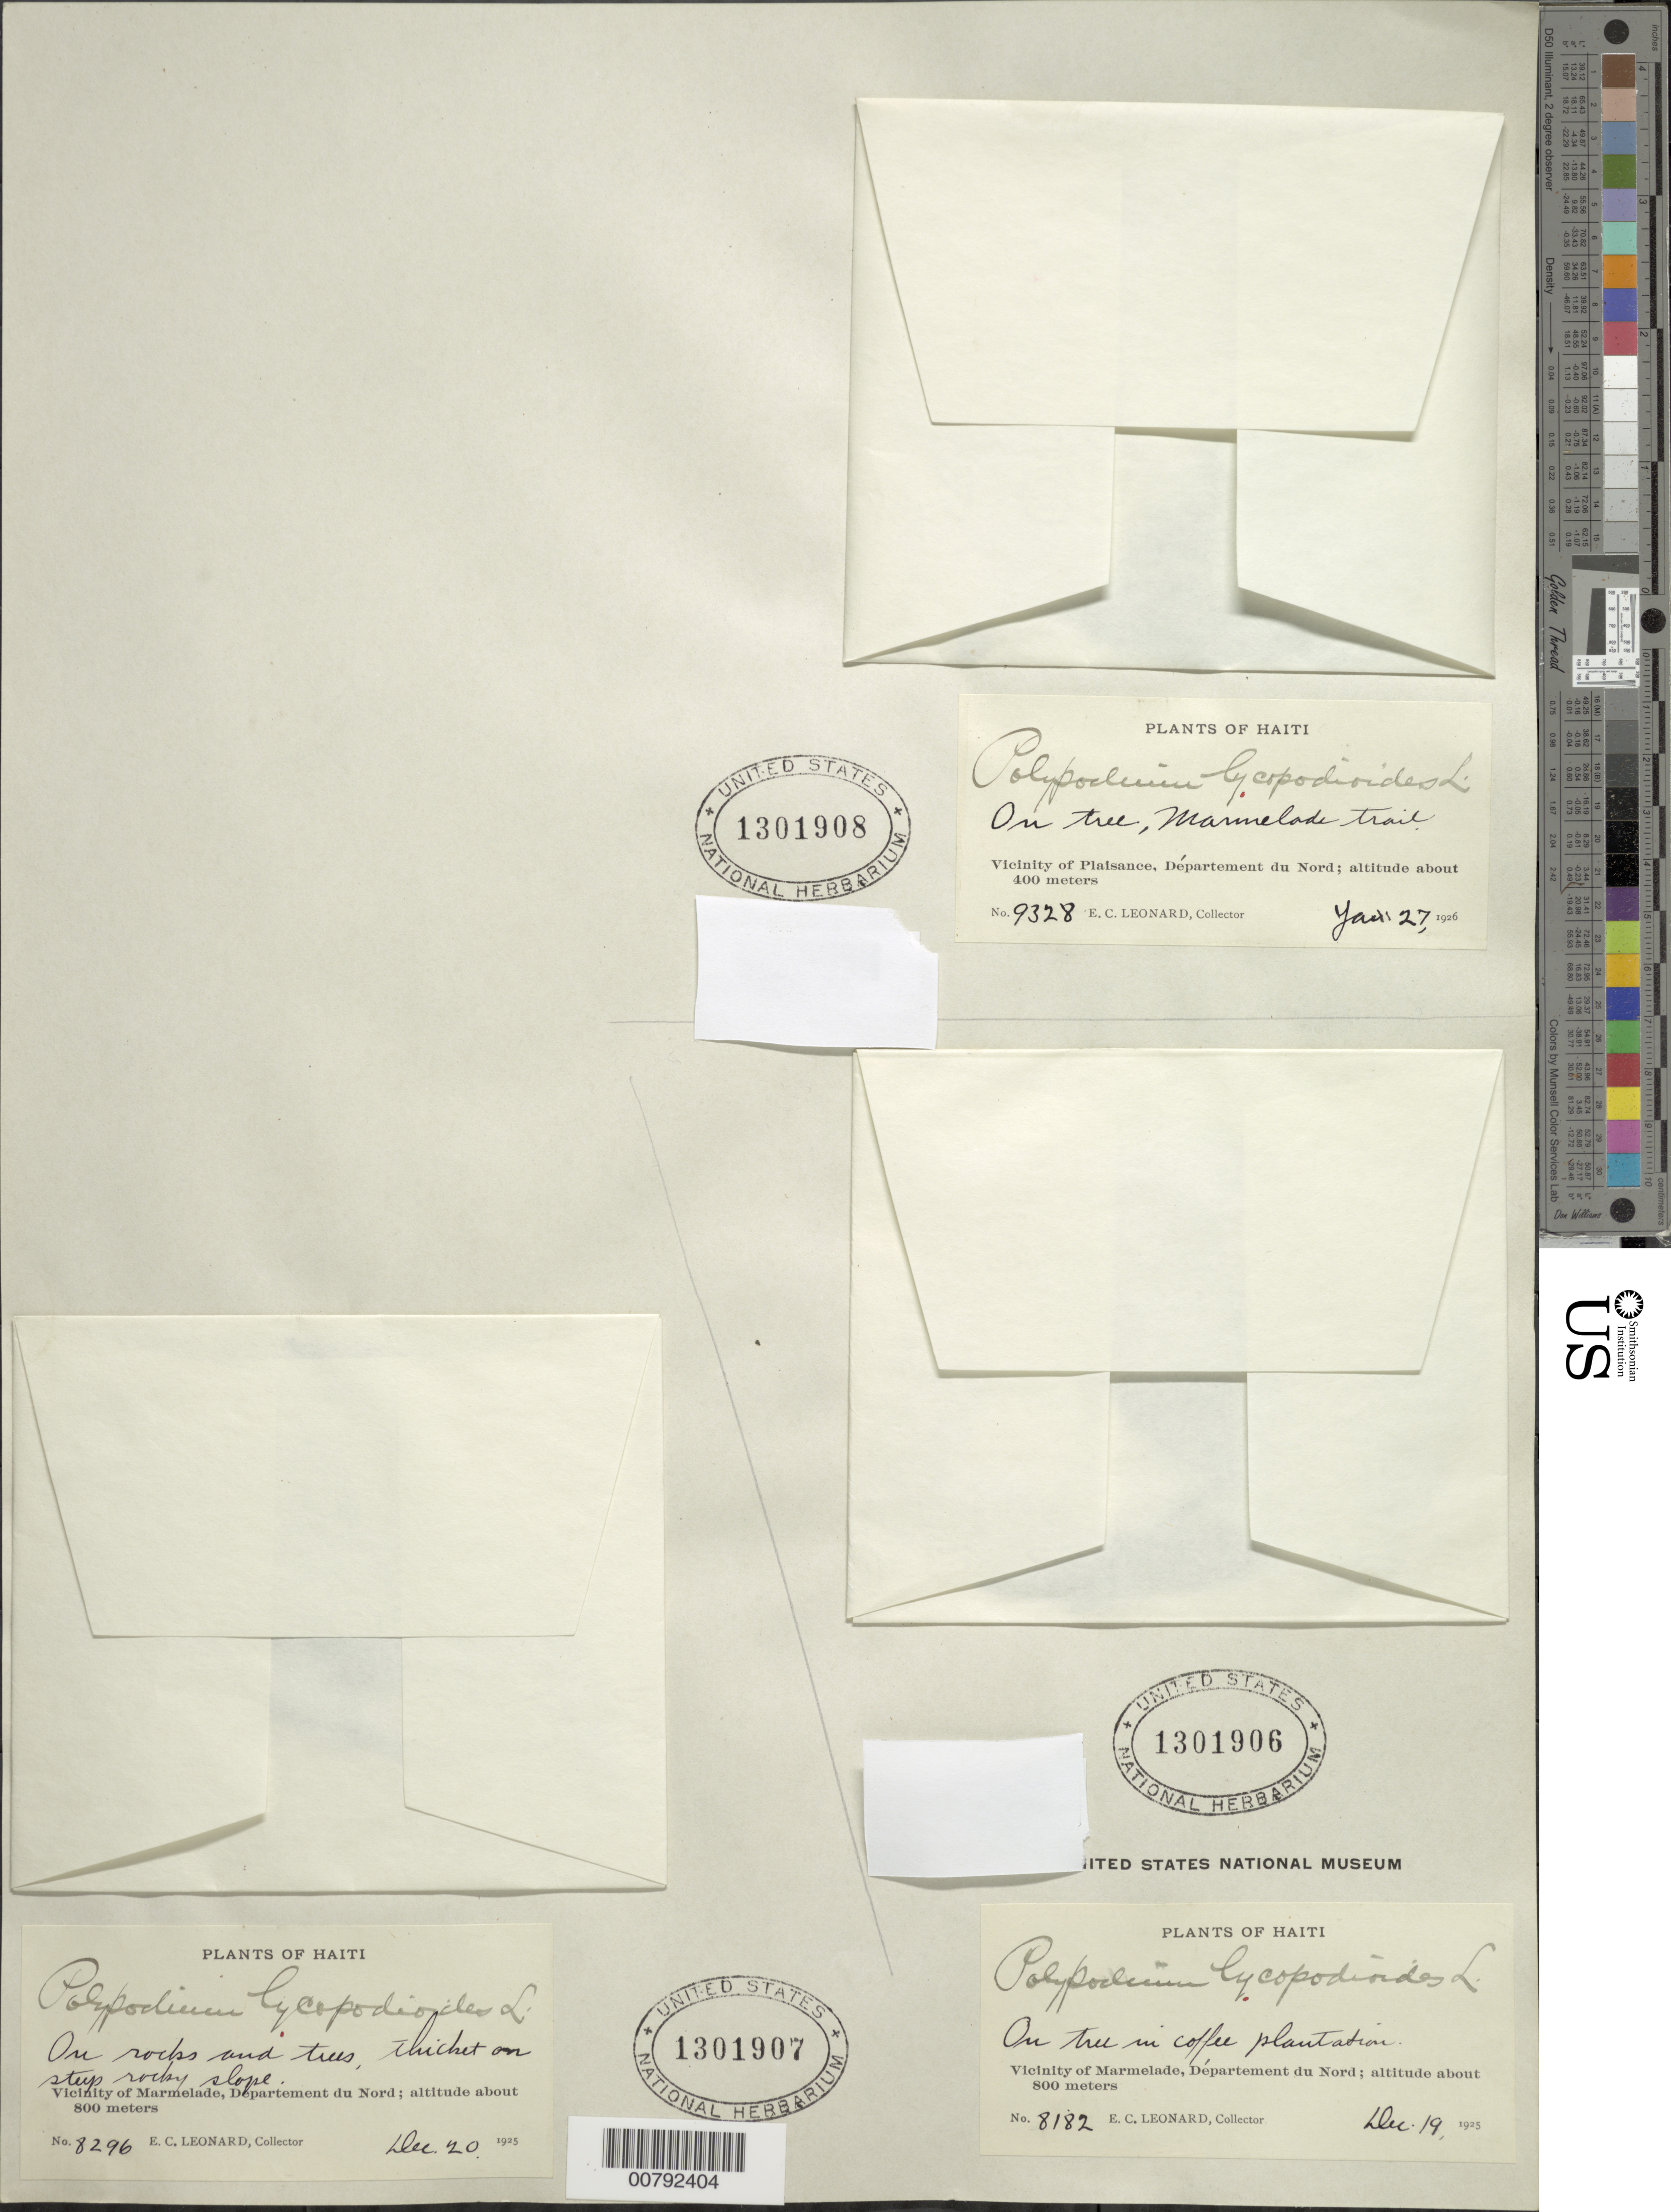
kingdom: Plantae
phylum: Tracheophyta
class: Polypodiopsida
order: Polypodiales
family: Polypodiaceae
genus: Microgramma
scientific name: Microgramma lycopodioides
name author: (L.) Copel.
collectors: E. C. Leonard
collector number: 8296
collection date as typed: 20 Dec 1925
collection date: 1925-12-20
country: Haiti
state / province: Nord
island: Hispaniola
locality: Marmelade vicinity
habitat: Steep rocky slope, thicket, on rocks and trees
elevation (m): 800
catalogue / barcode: US 1301907